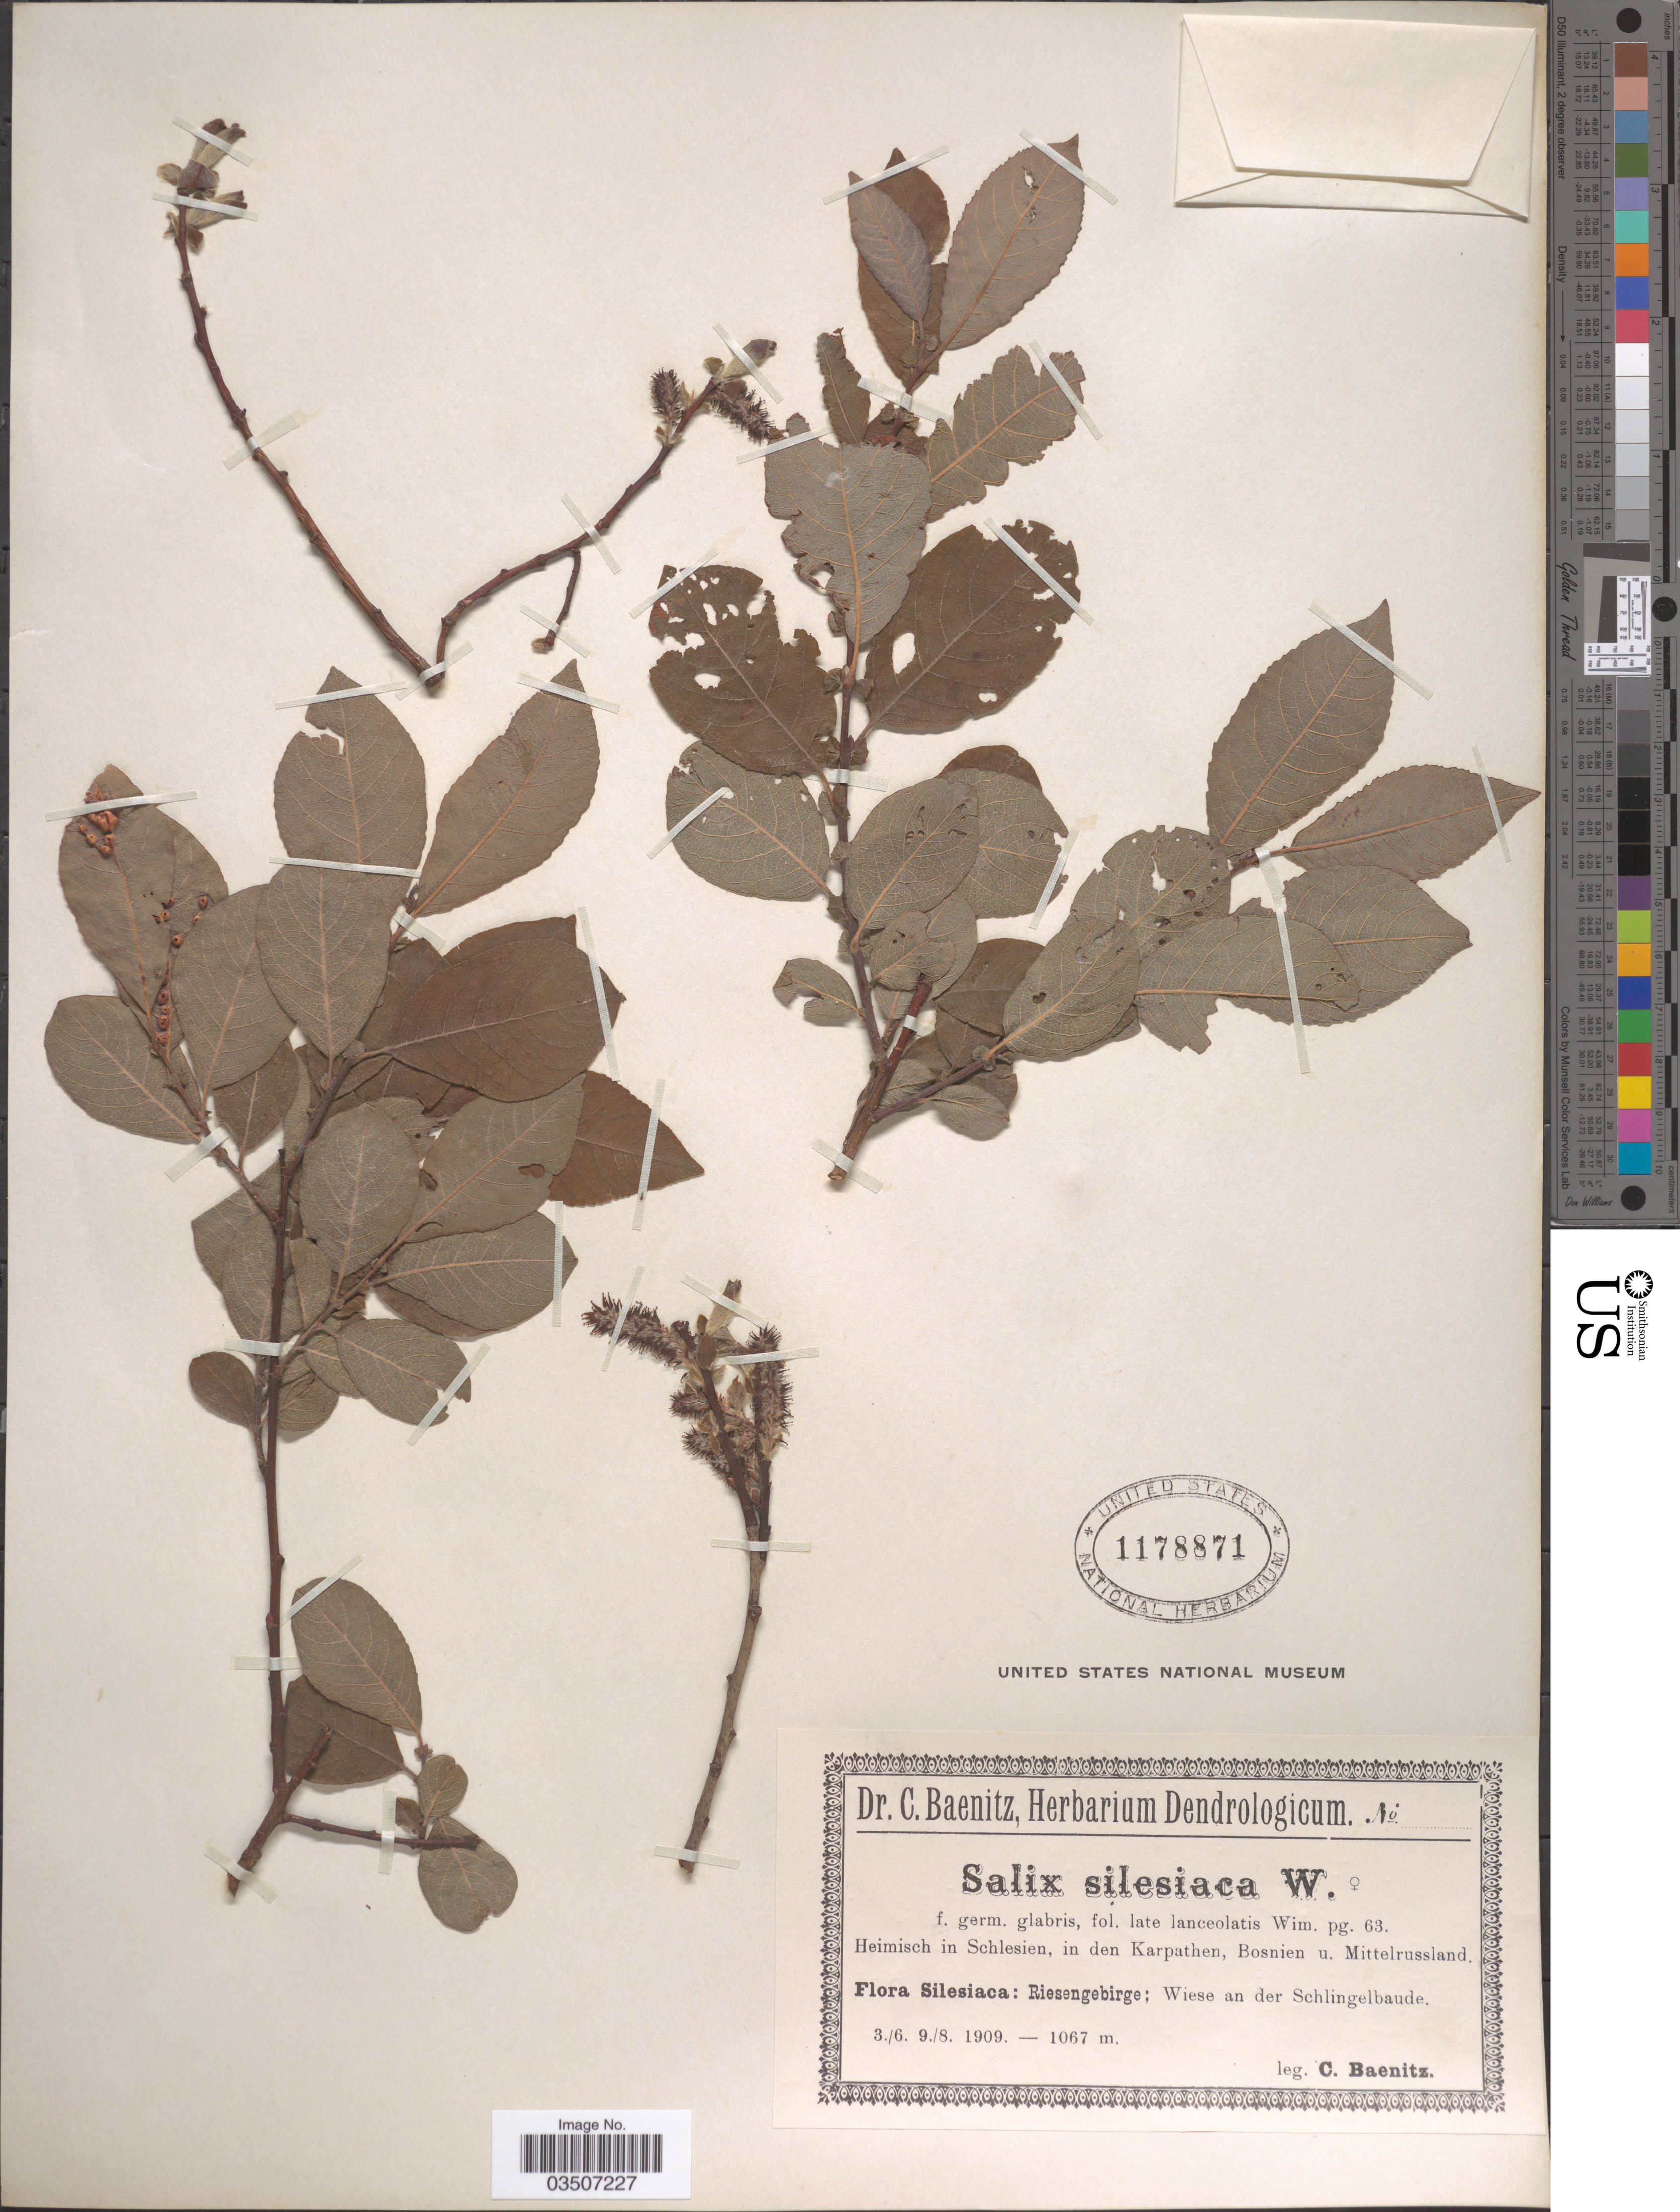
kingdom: Plantae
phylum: Tracheophyta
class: Magnoliopsida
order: Malpighiales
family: Salicaceae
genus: Salix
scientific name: Salix silesiaca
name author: Willd.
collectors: C. G. Baenitz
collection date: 1909-06-03/1909-08-09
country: Poland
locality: Silesiaca: Riesengebirge; Wiese an der Schlingelbaude.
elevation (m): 1067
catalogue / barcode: US 1178871